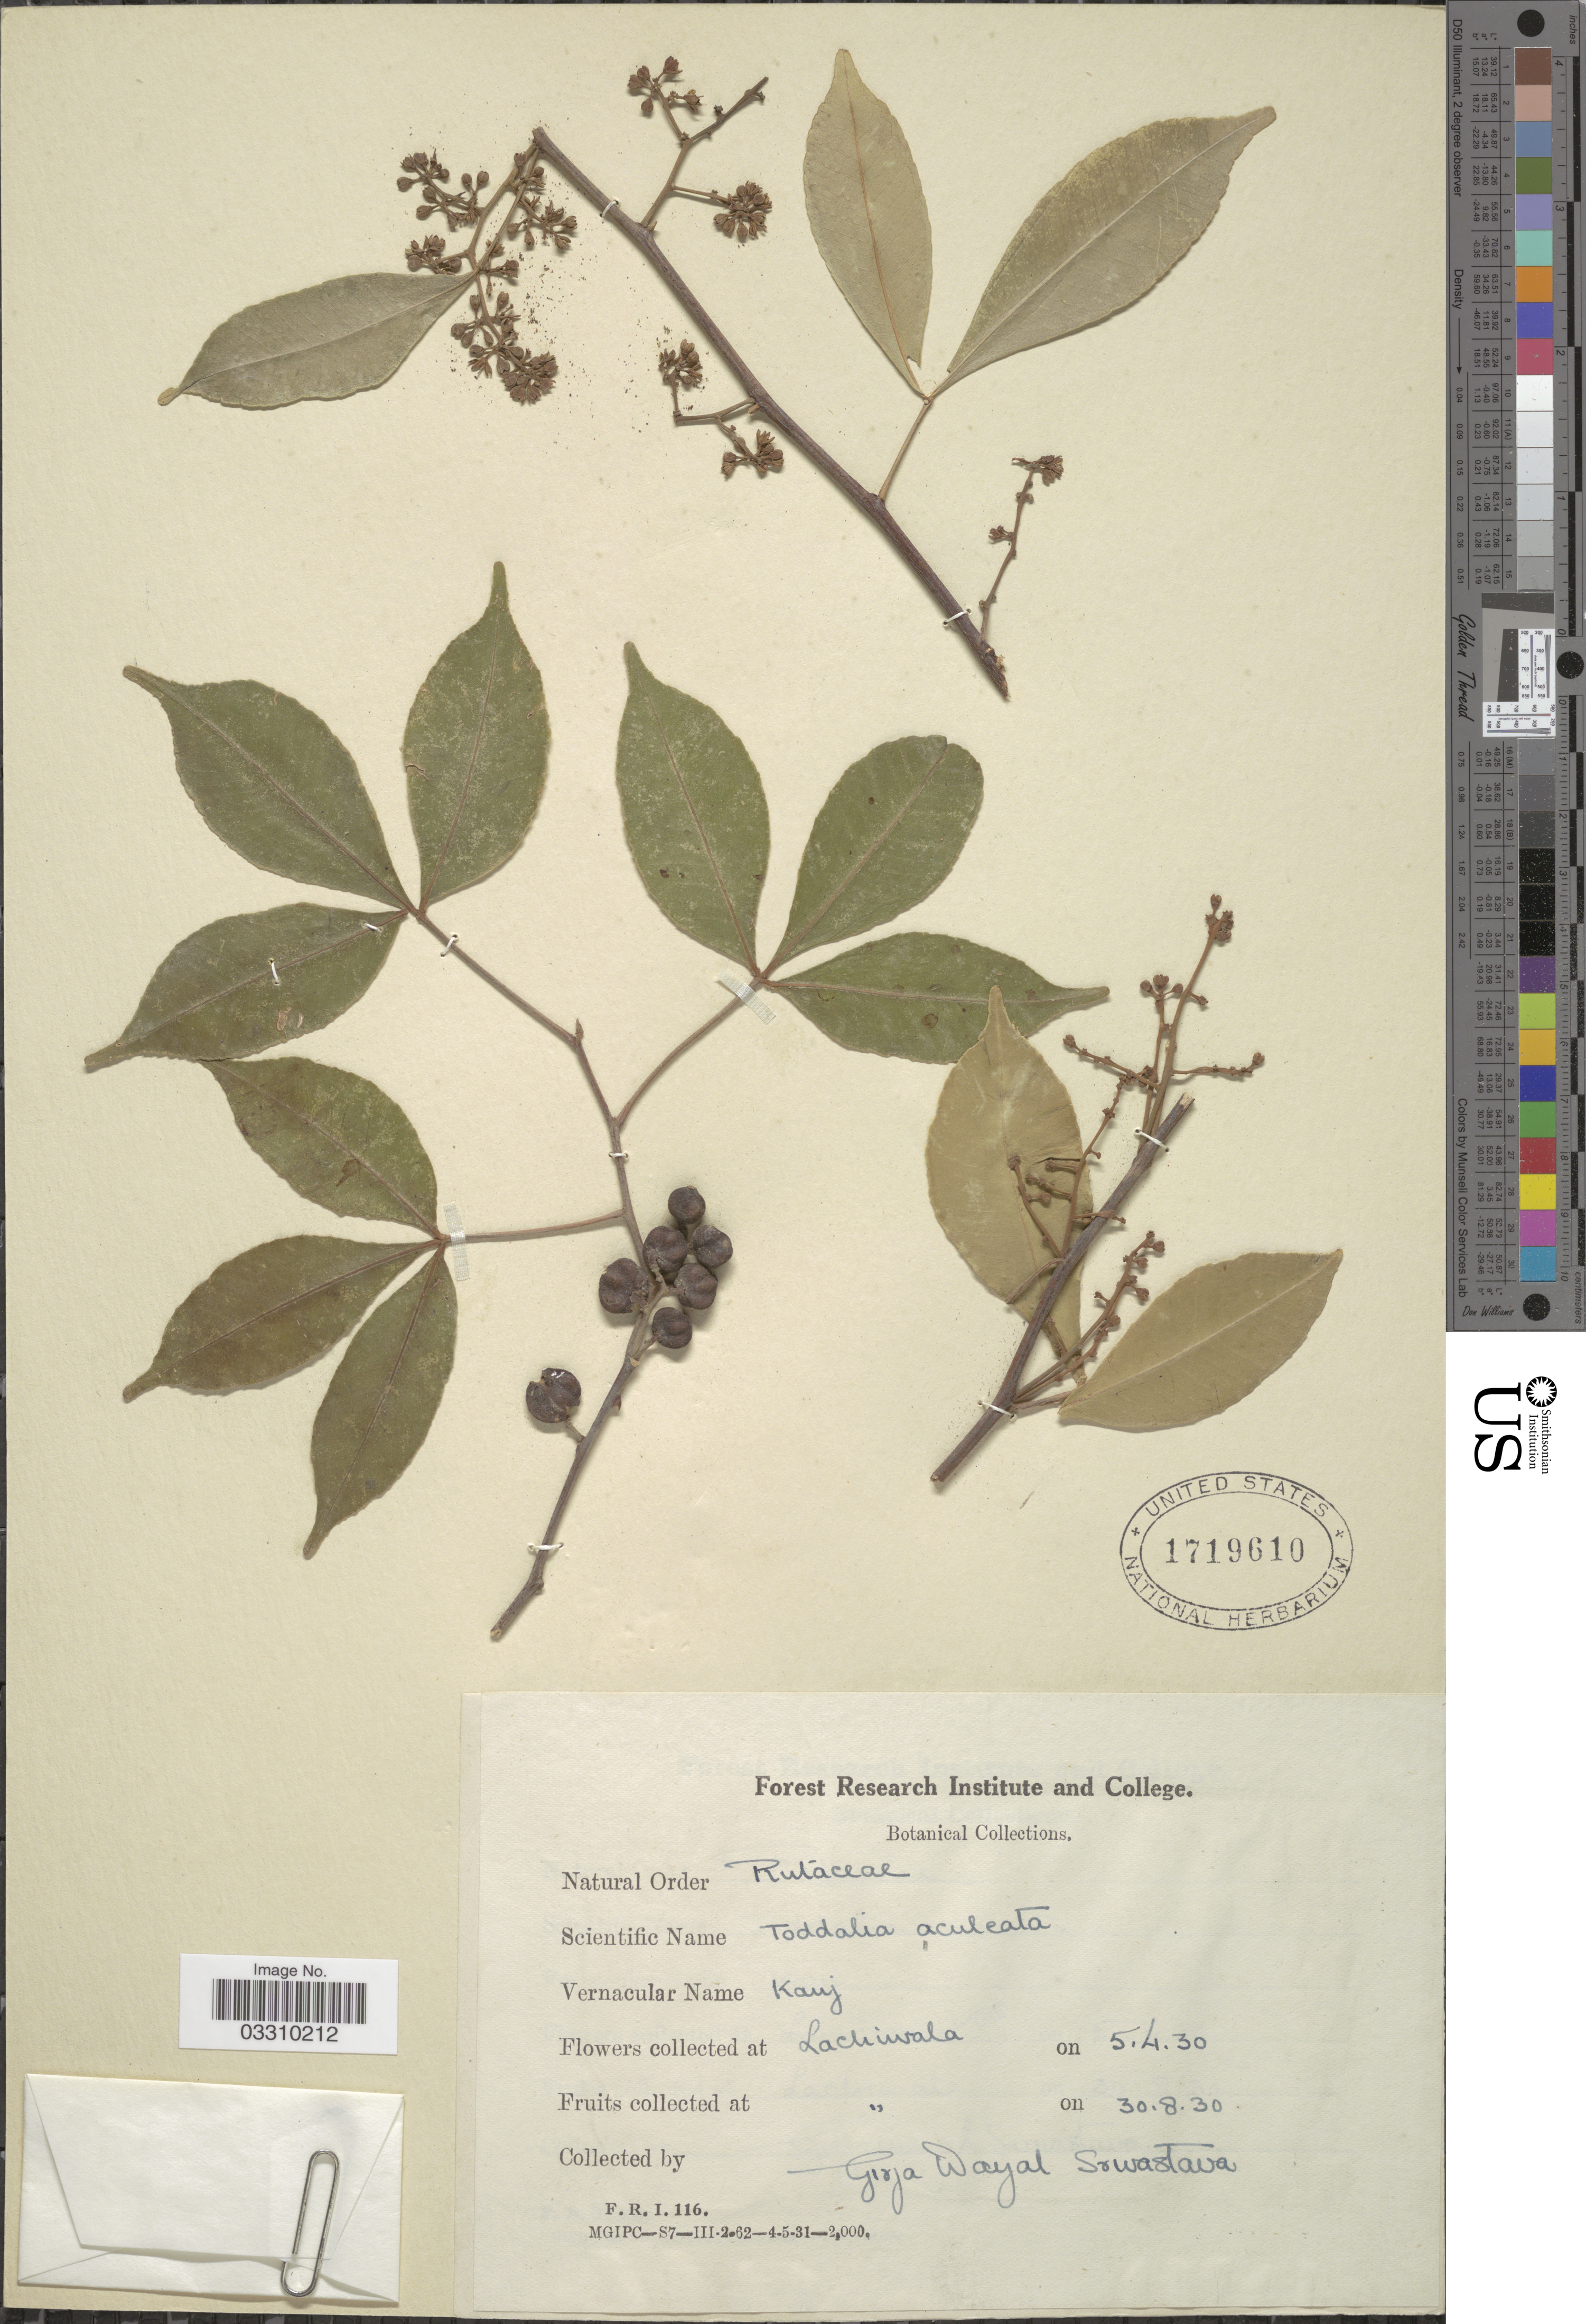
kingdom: Plantae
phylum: Tracheophyta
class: Magnoliopsida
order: Sapindales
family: Rutaceae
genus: Zanthoxylum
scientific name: Zanthoxylum asiaticum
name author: (L.) Appelhans et al.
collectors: G. Sowastava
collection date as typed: Transcribed d/m/y: 5/4/30 to 30/8/30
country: India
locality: Lachiwala.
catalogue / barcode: US 1719610